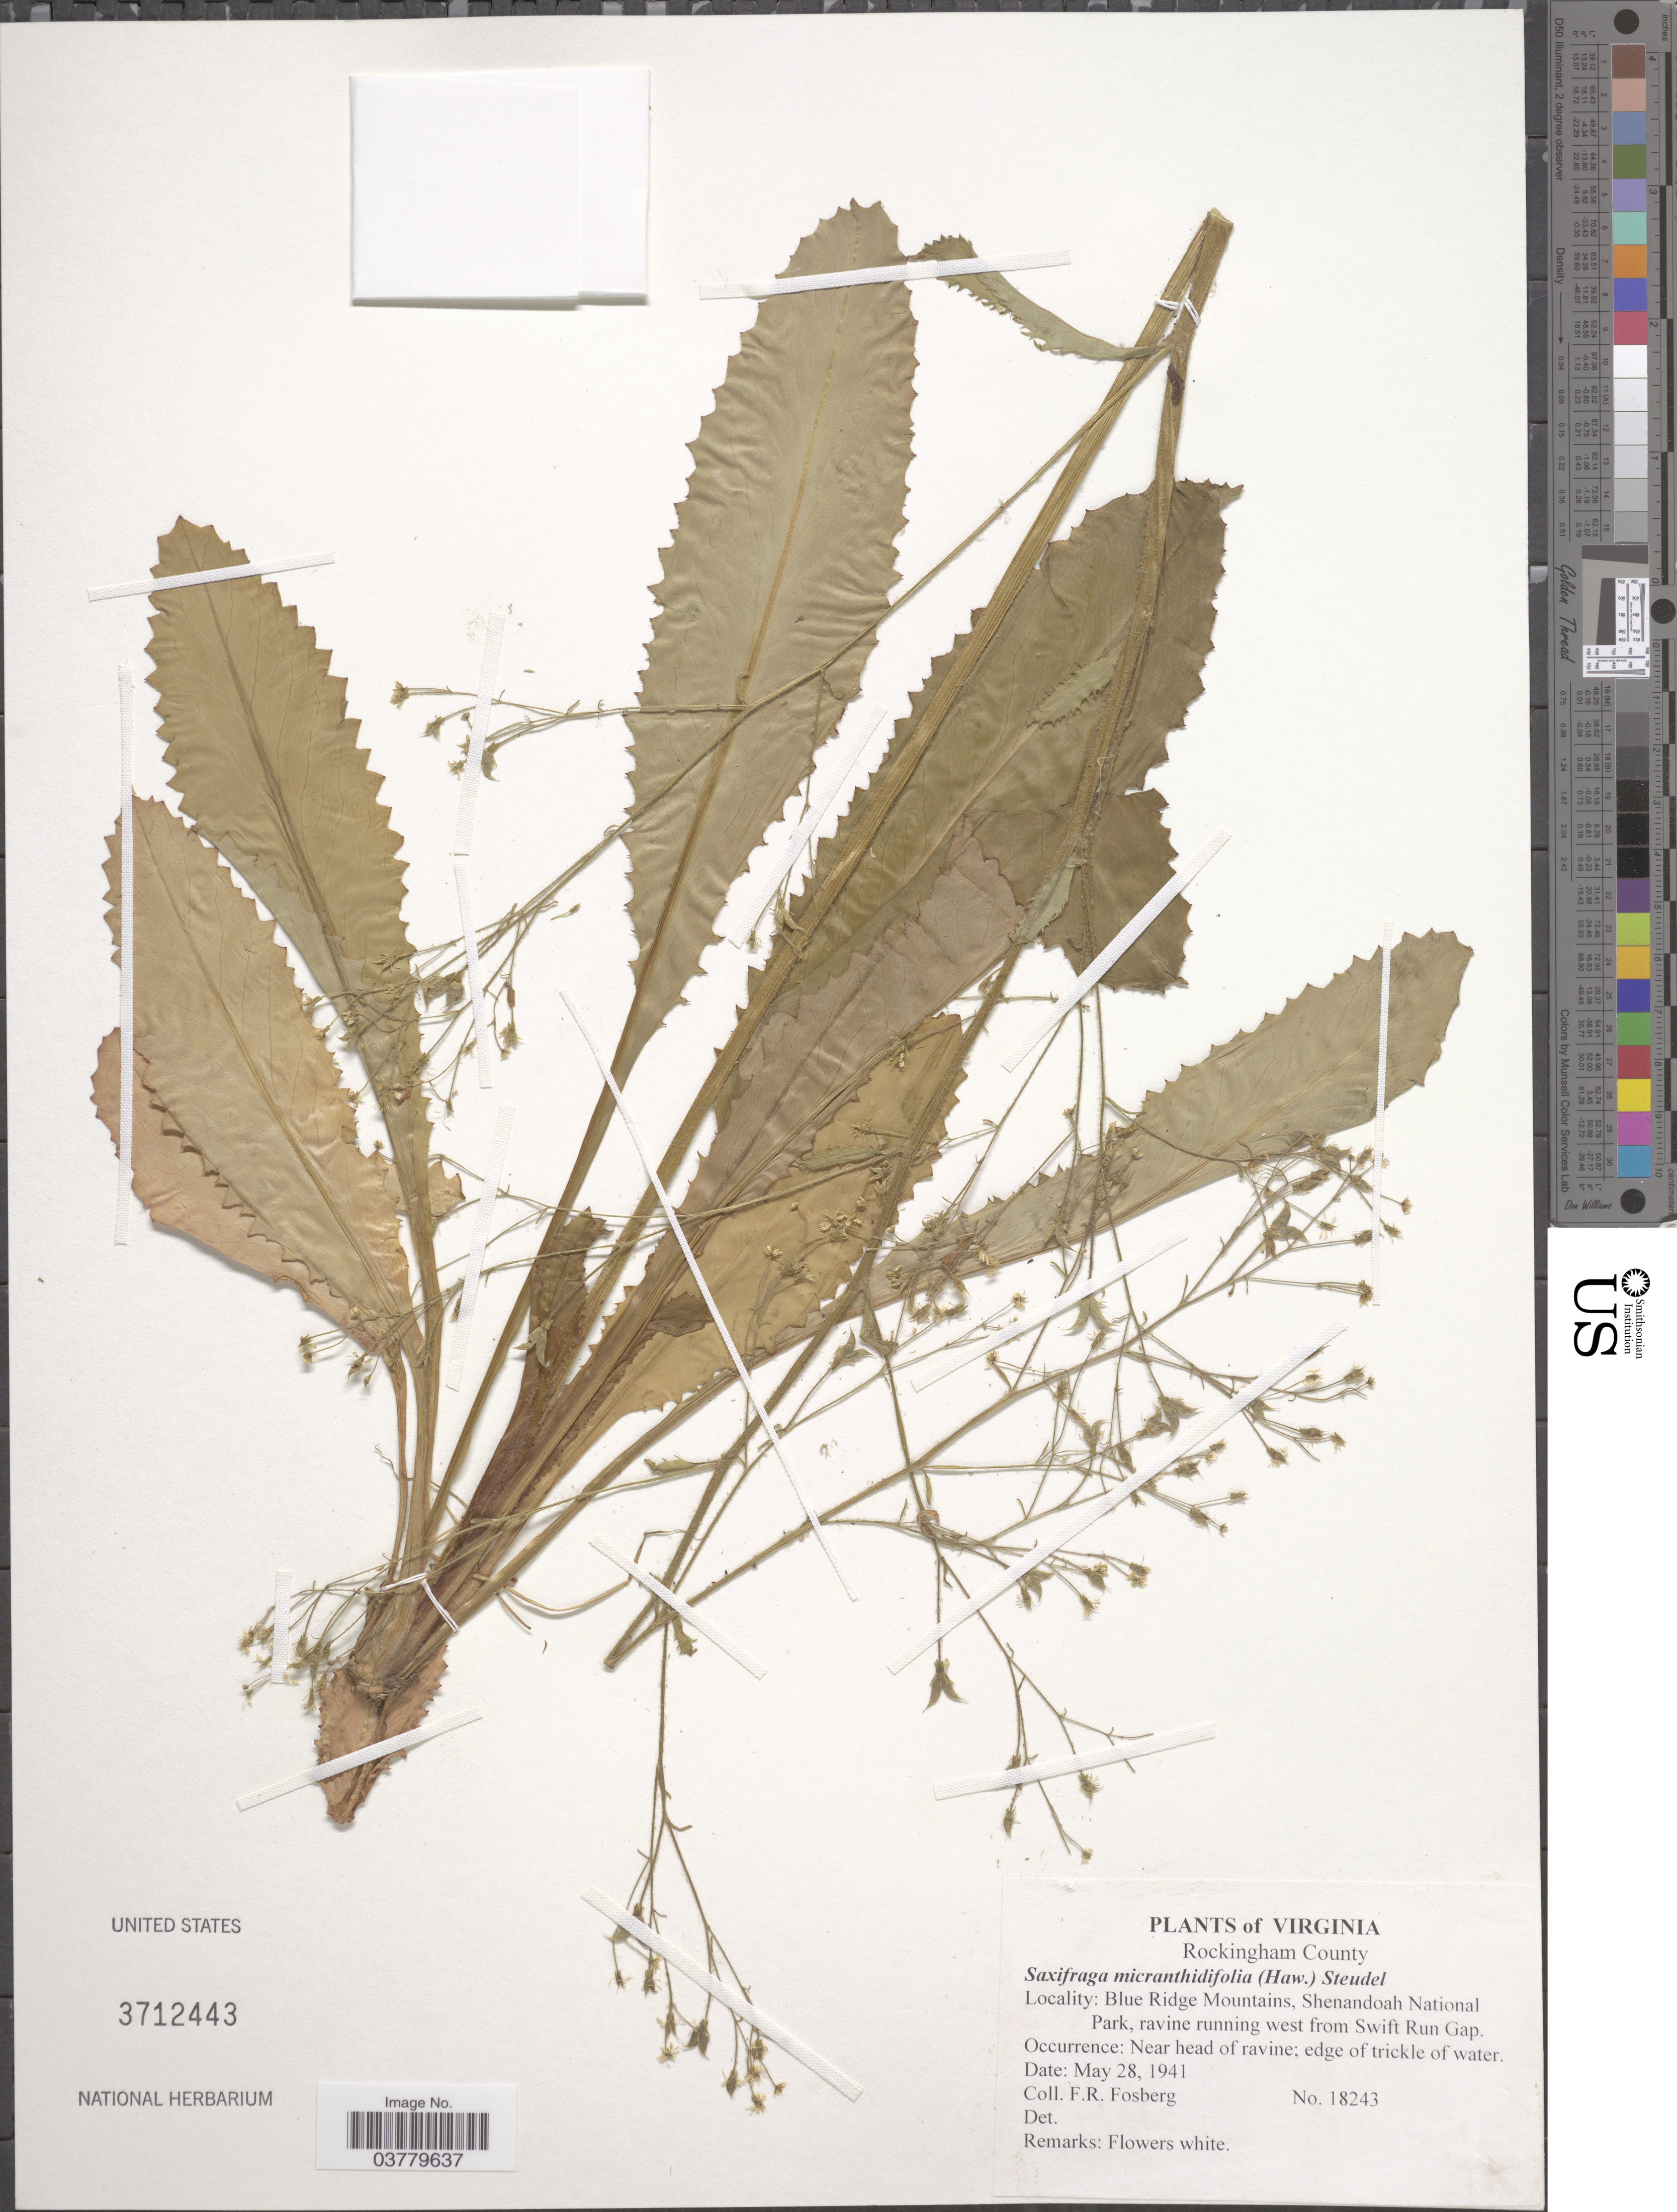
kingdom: Plantae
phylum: Tracheophyta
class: Magnoliopsida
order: Saxifragales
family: Saxifragaceae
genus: Micranthes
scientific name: Micranthes micranthidifolia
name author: (Haw.) Small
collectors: F. R. Fosberg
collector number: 18243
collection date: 1941-05-28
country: United States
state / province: Virginia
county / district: Rockingham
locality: Blue Ridge Mountains, Shenandoah National Park, ravine running west from Swift Run Gap. Near head of ravine.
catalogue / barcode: US 3712443